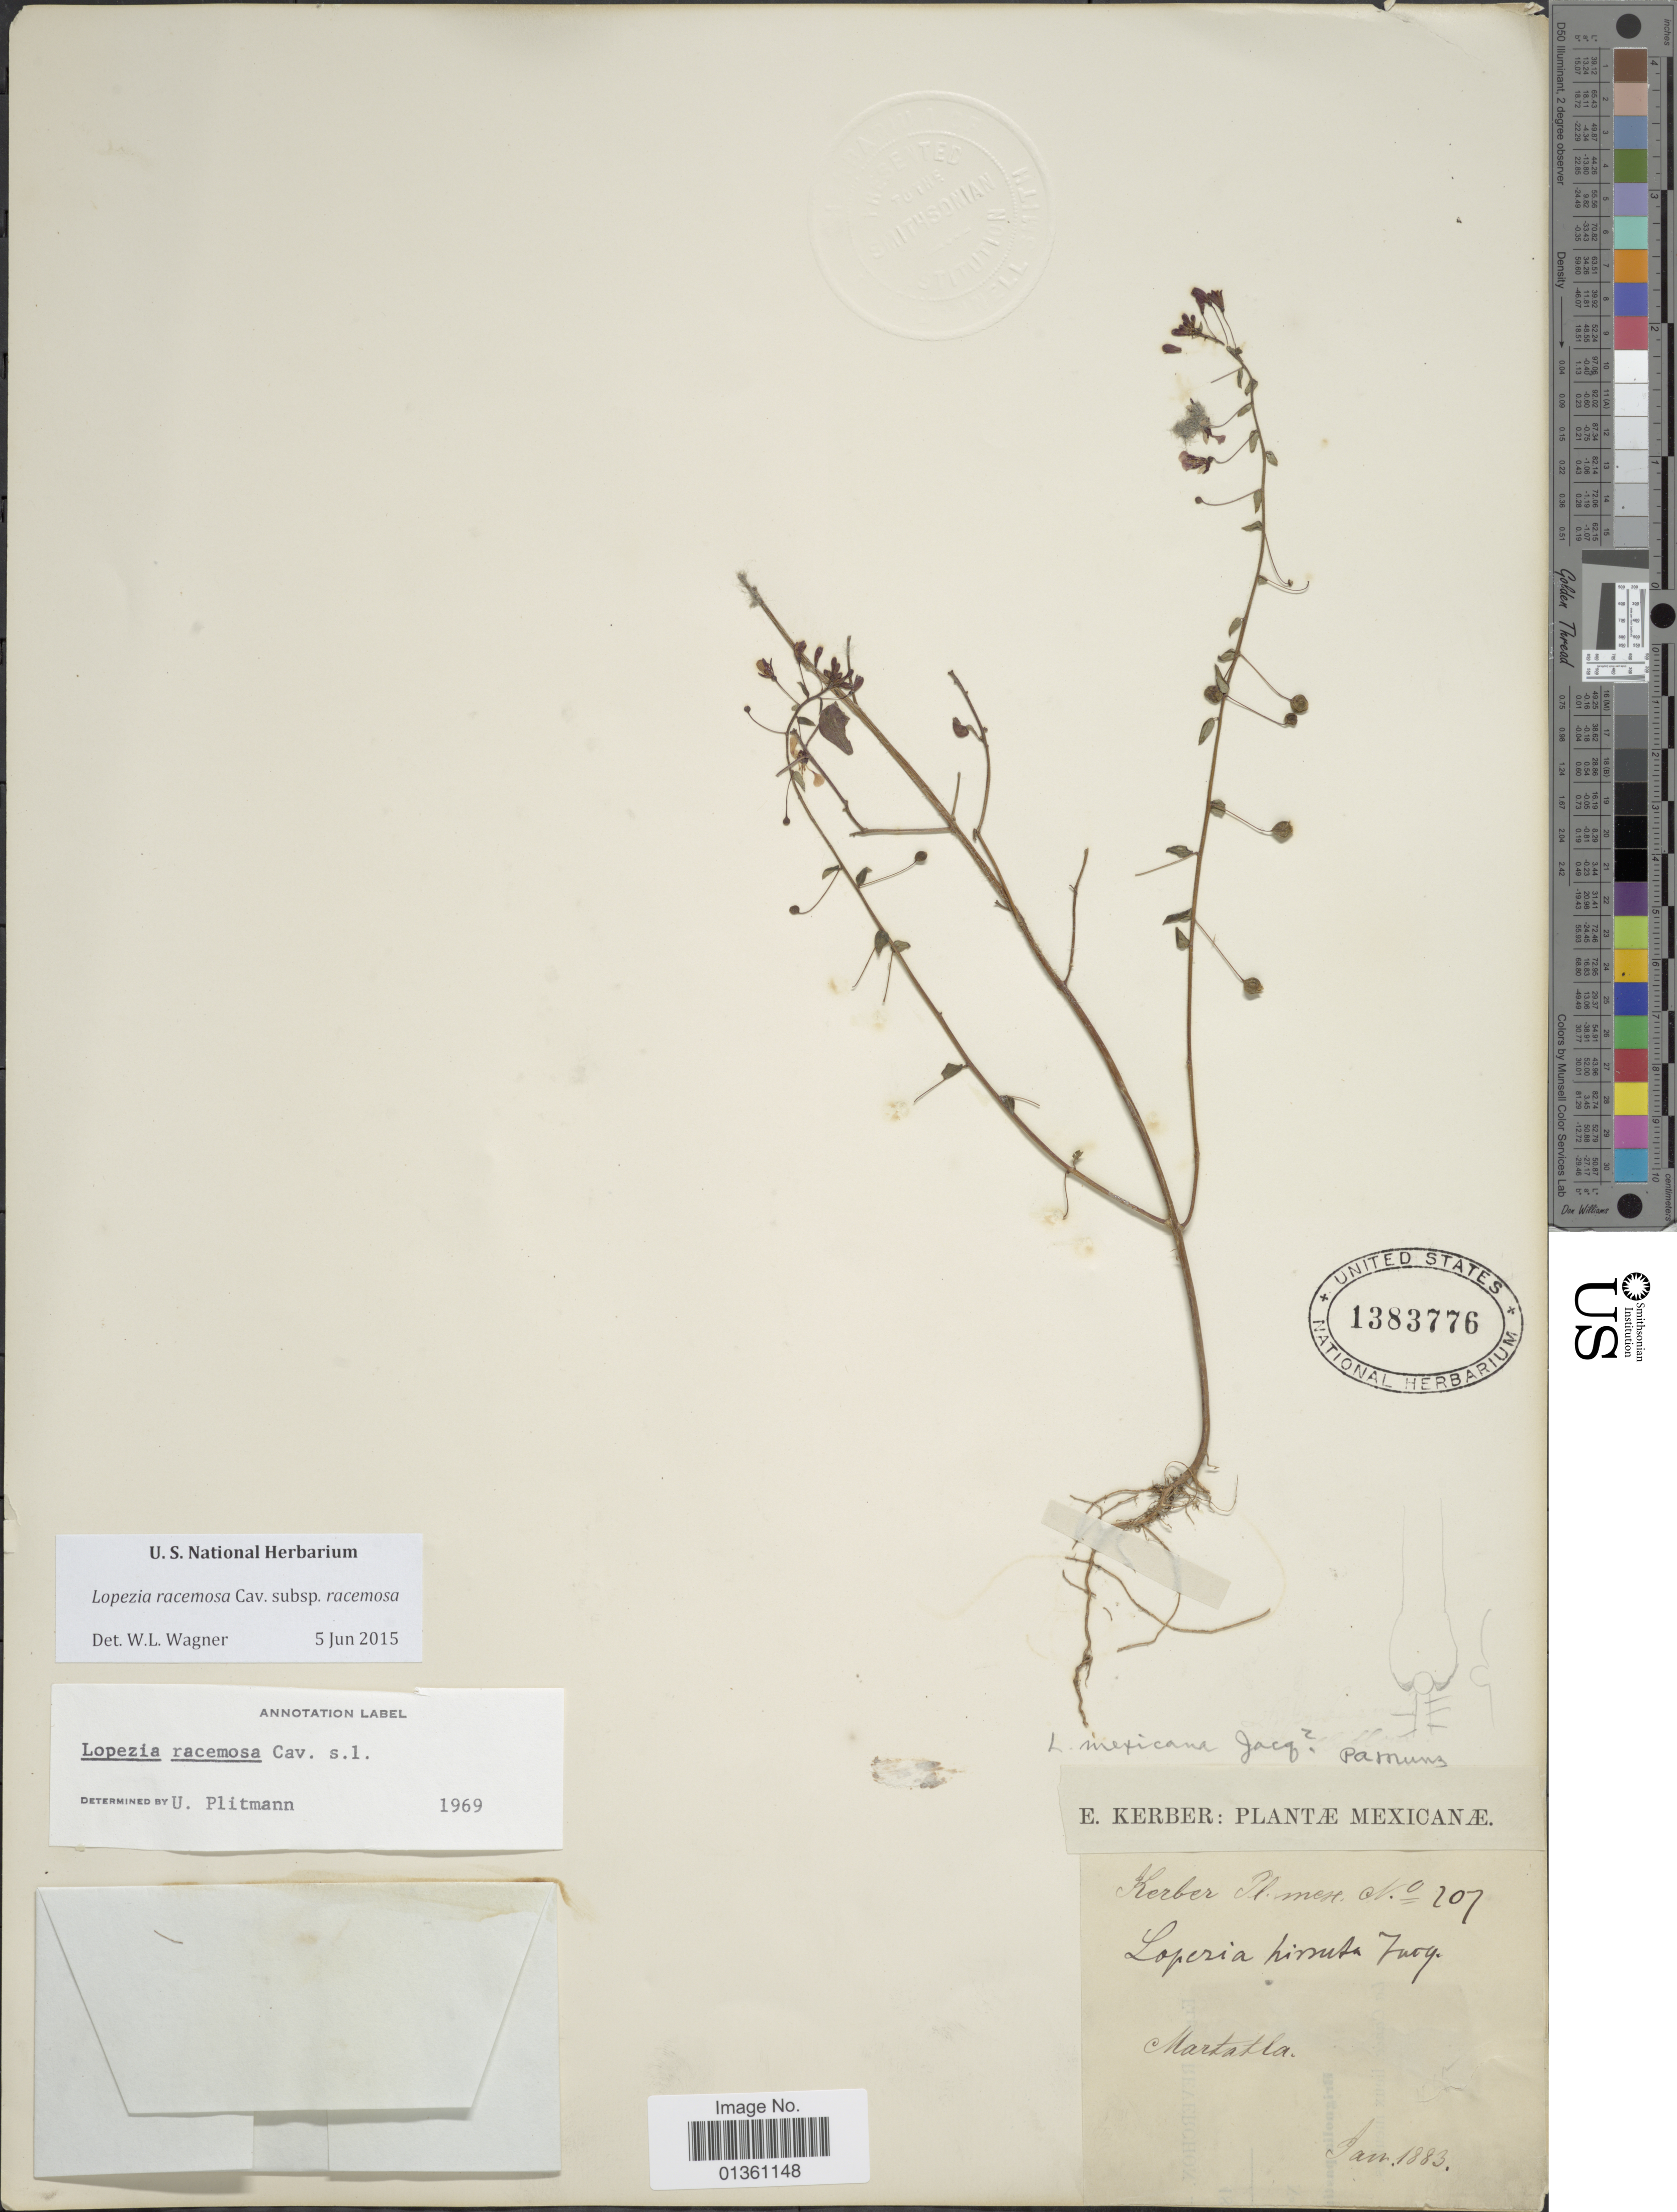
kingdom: Plantae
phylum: Tracheophyta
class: Magnoliopsida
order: Myrtales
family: Onagraceae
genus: Lopezia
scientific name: Lopezia racemosa subsp. racemosa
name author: Cav.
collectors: E. Kerber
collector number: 207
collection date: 1883-01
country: Mexico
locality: Mantatla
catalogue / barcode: US 1383776